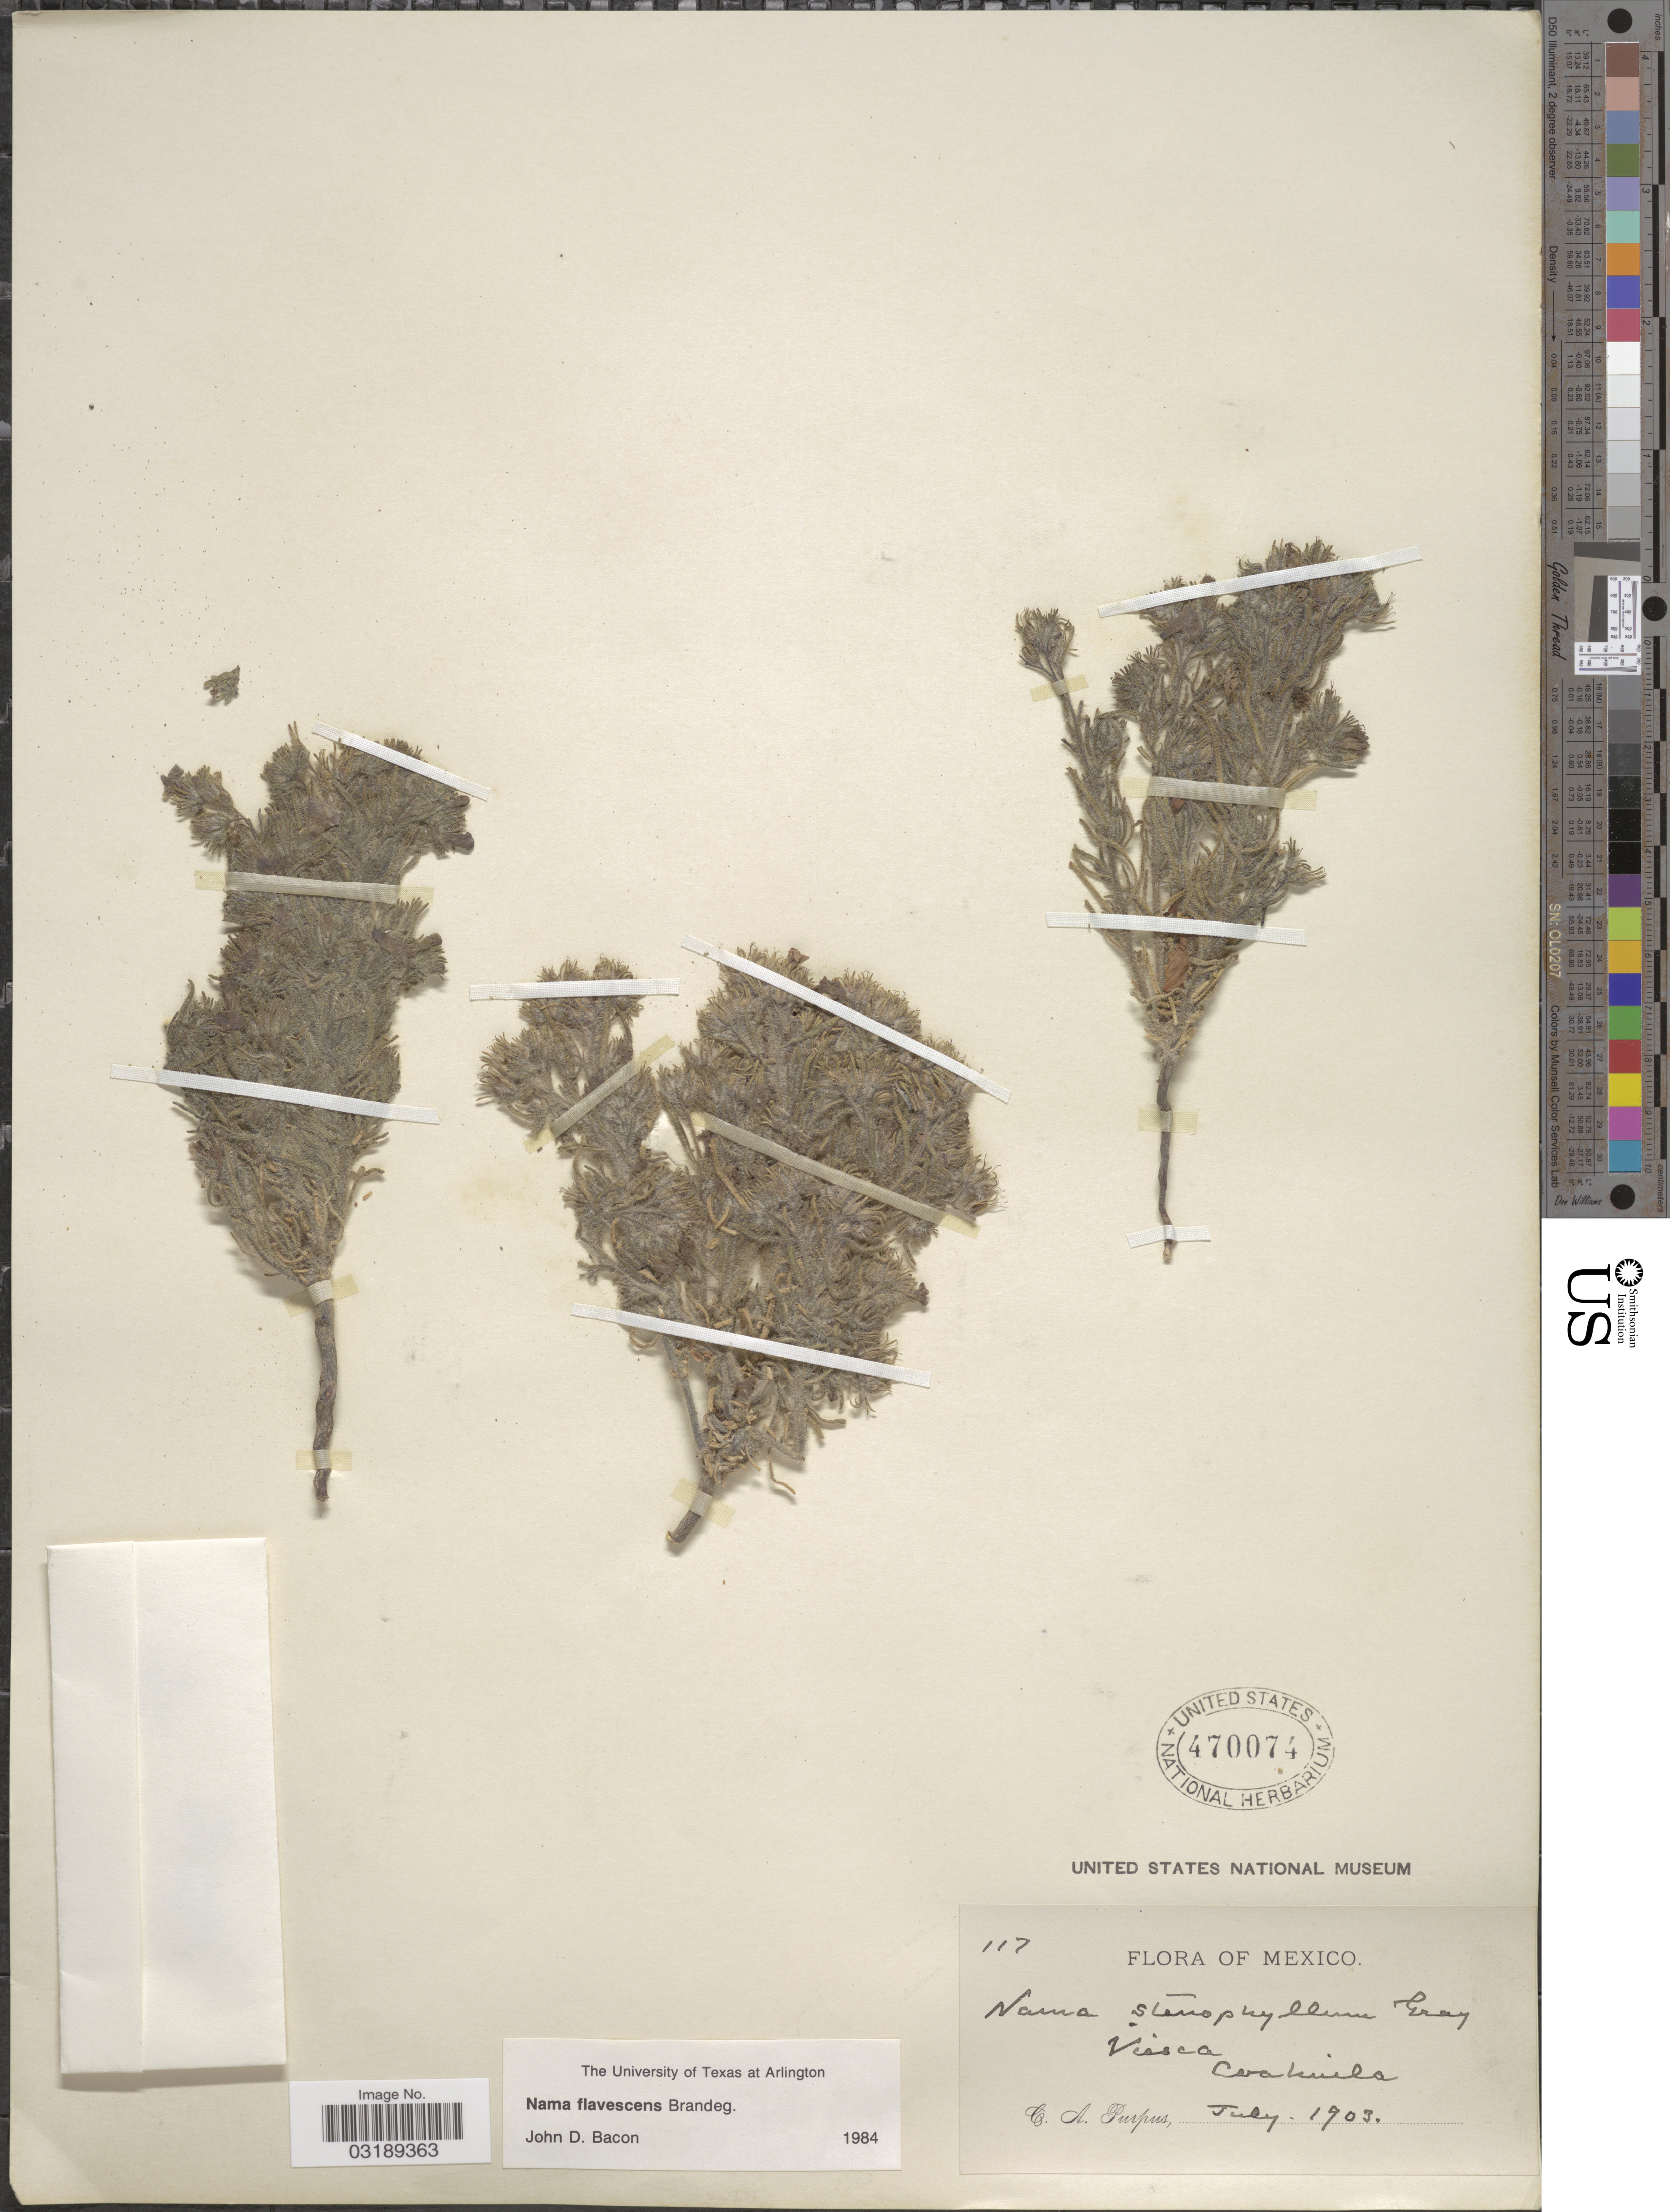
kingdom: Plantae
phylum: Tracheophyta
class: Magnoliopsida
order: Boraginales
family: Namaceae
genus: Nama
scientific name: Nama flavescens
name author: Brandegee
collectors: C. A. Purpus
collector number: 117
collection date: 1903-07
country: Mexico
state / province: Coahuila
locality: Viesca.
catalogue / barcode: US 470074